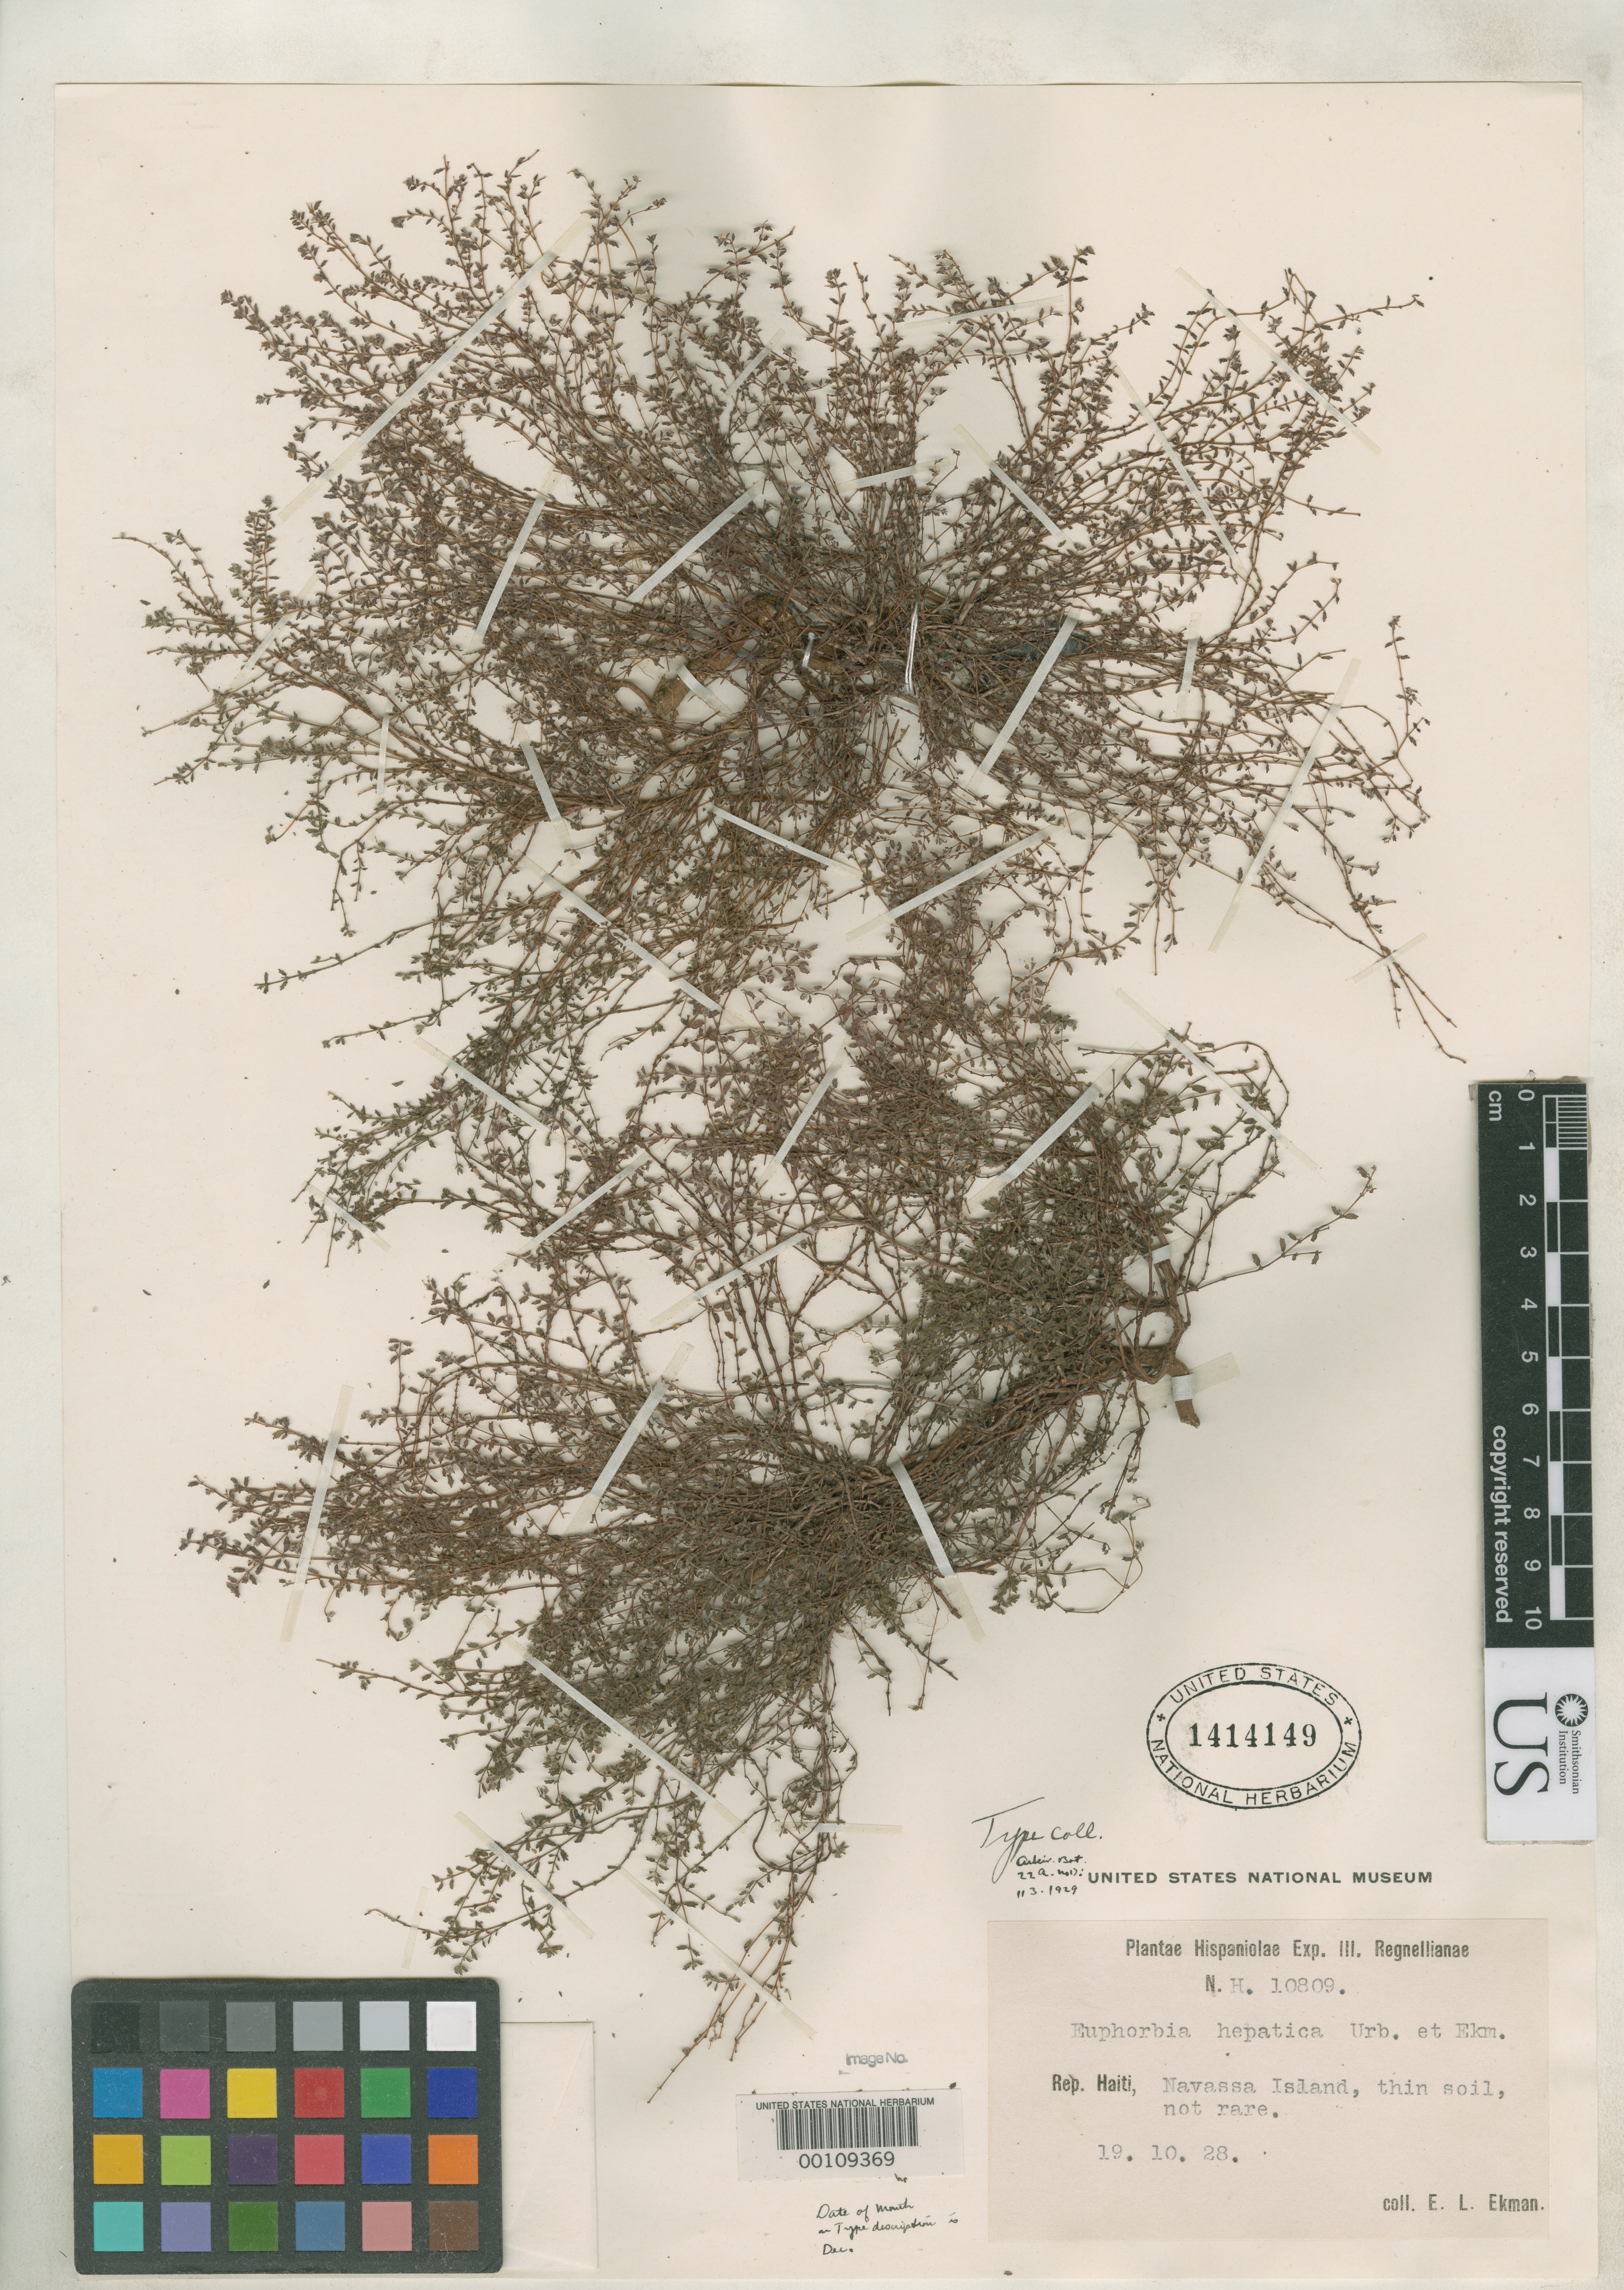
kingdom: Plantae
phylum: Tracheophyta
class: Magnoliopsida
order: Malpighiales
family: Euphorbiaceae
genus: Euphorbia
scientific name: Euphorbia hepatica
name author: Urb. & Ekman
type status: Isotype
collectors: E. L. Ekman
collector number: H 10809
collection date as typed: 19 Oct. 1928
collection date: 1928-10-19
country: Navassa Island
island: Navassa Island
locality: Navassa Island.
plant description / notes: Collection date December according to protologue.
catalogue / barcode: US 1414149